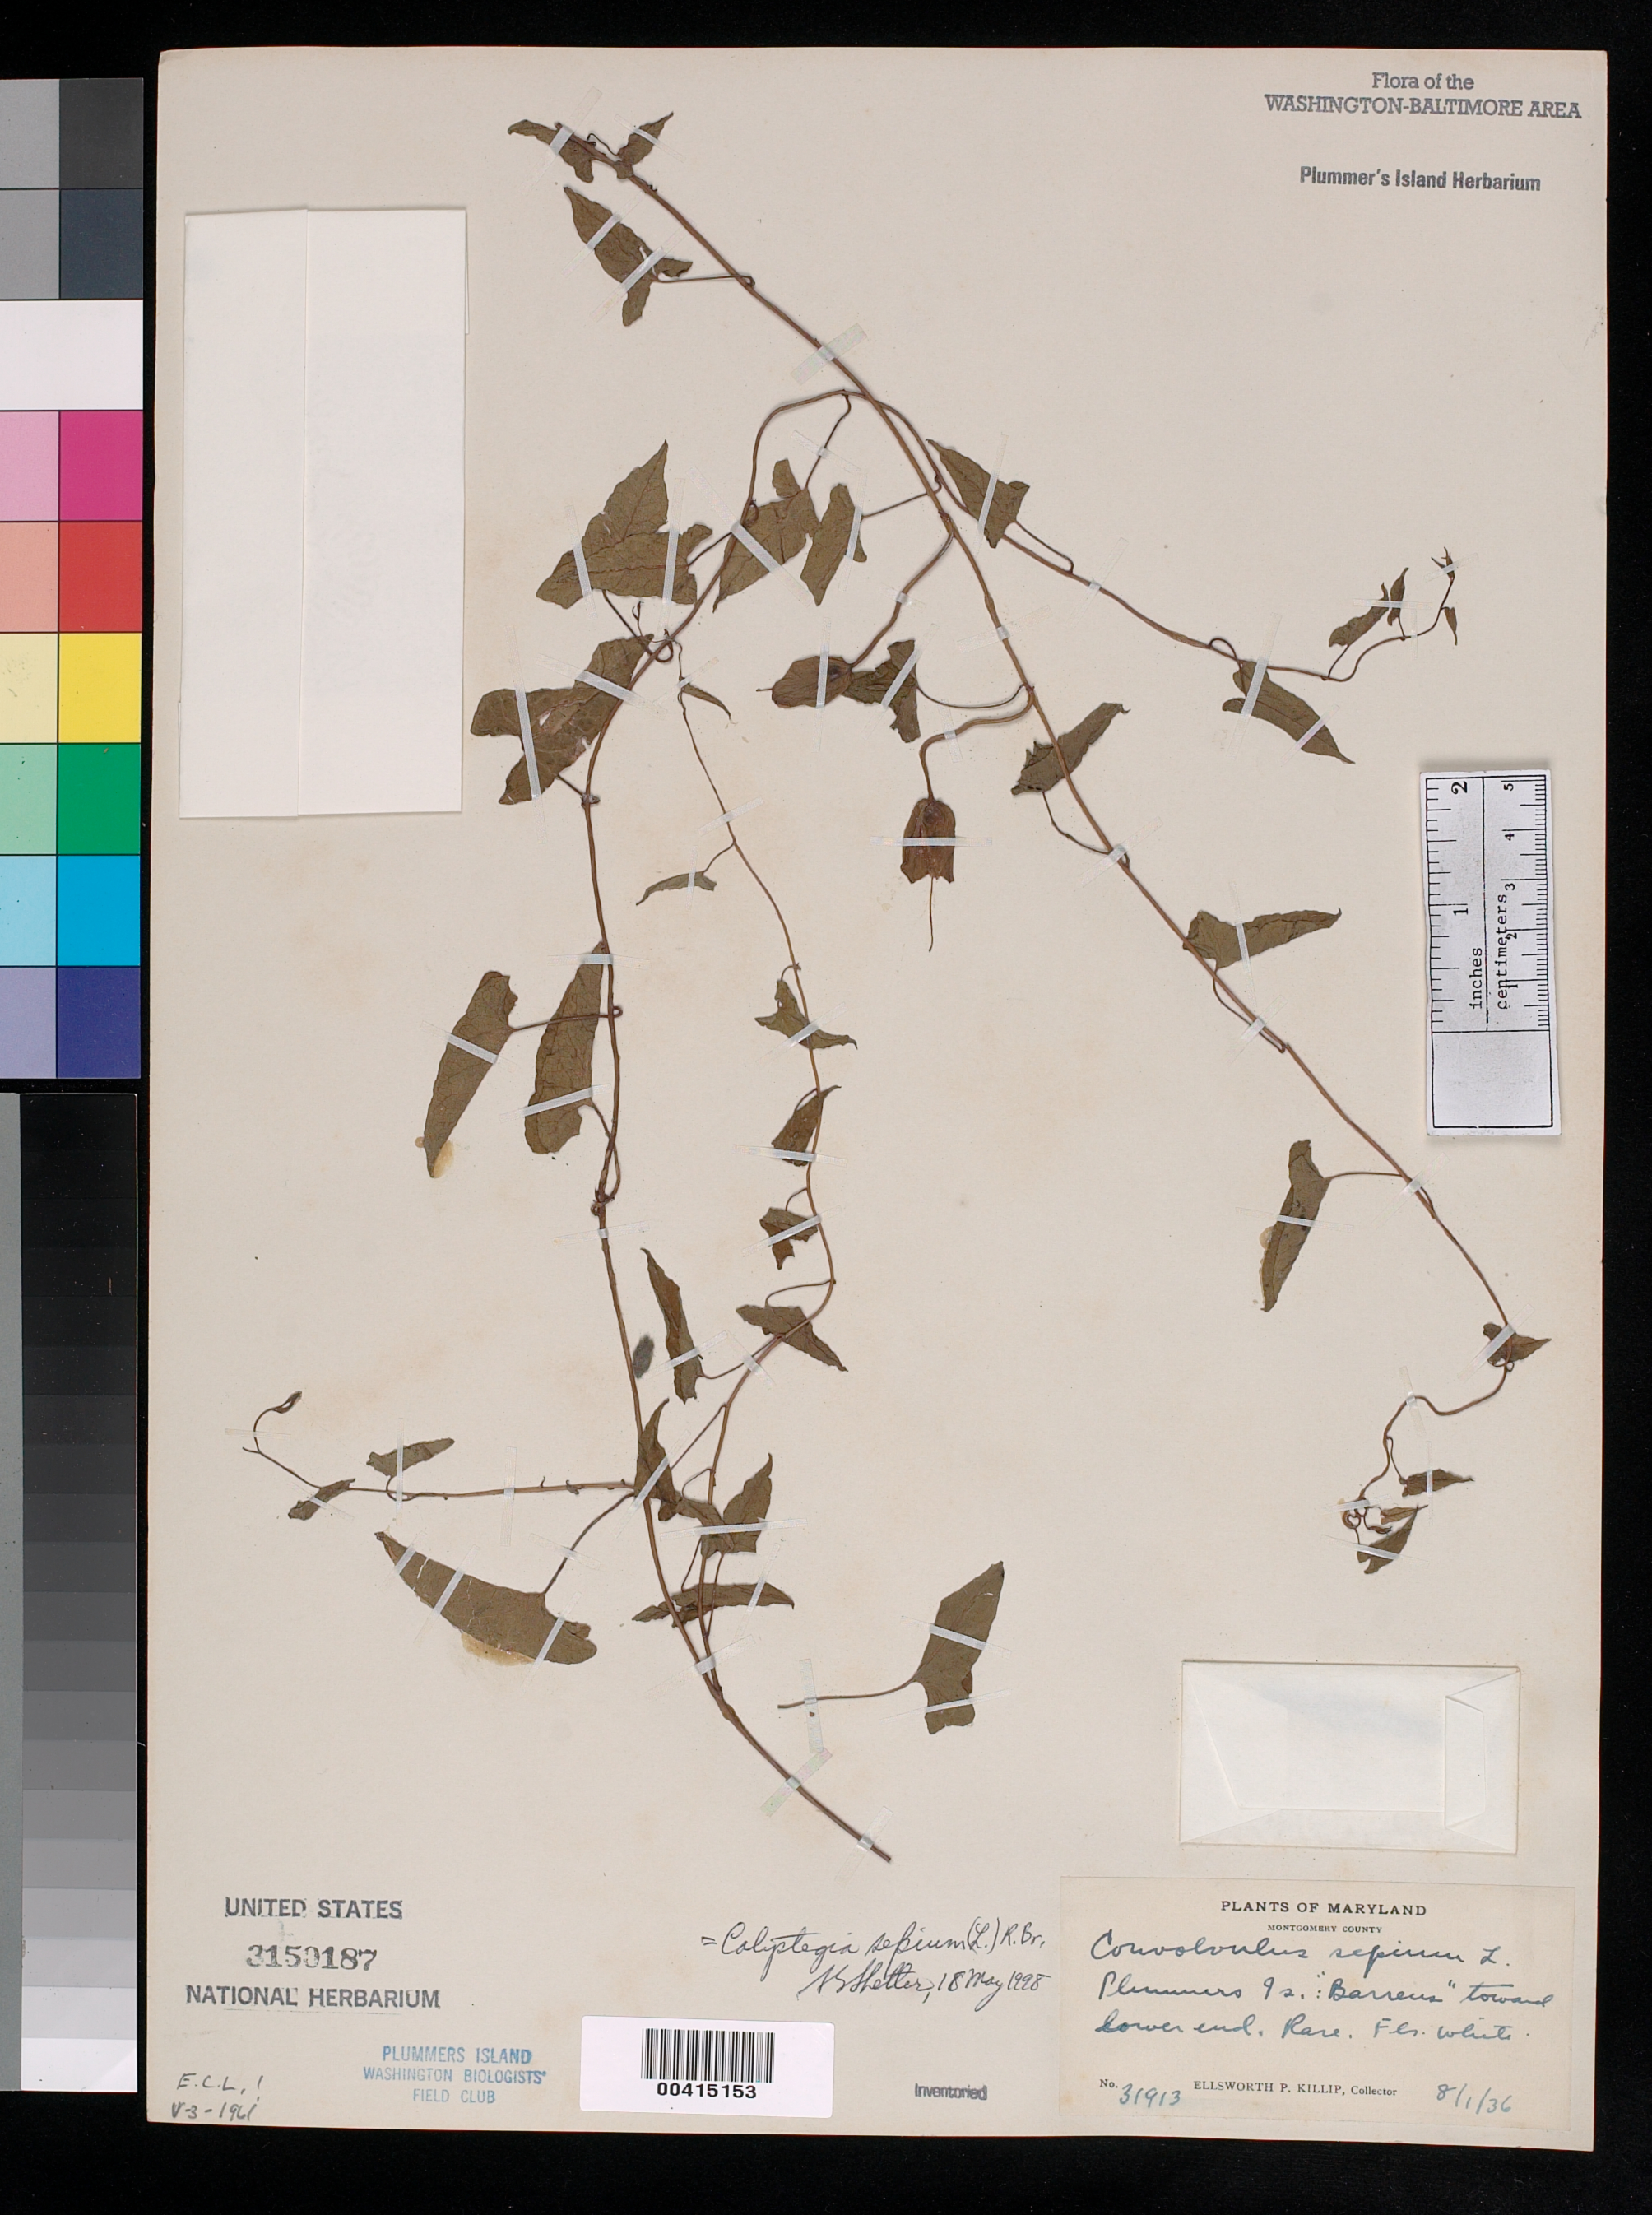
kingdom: Plantae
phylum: Tracheophyta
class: Magnoliopsida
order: Solanales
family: Convolvulaceae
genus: Calystegia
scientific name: Calystegia sp.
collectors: E. P. Killip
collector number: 31913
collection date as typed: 01 Aug 1936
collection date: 1936-08-01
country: United States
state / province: Maryland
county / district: Montgomery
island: Plummers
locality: Plummer's Island; "barrens" toward lower end Plummers Island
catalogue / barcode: US 3150187